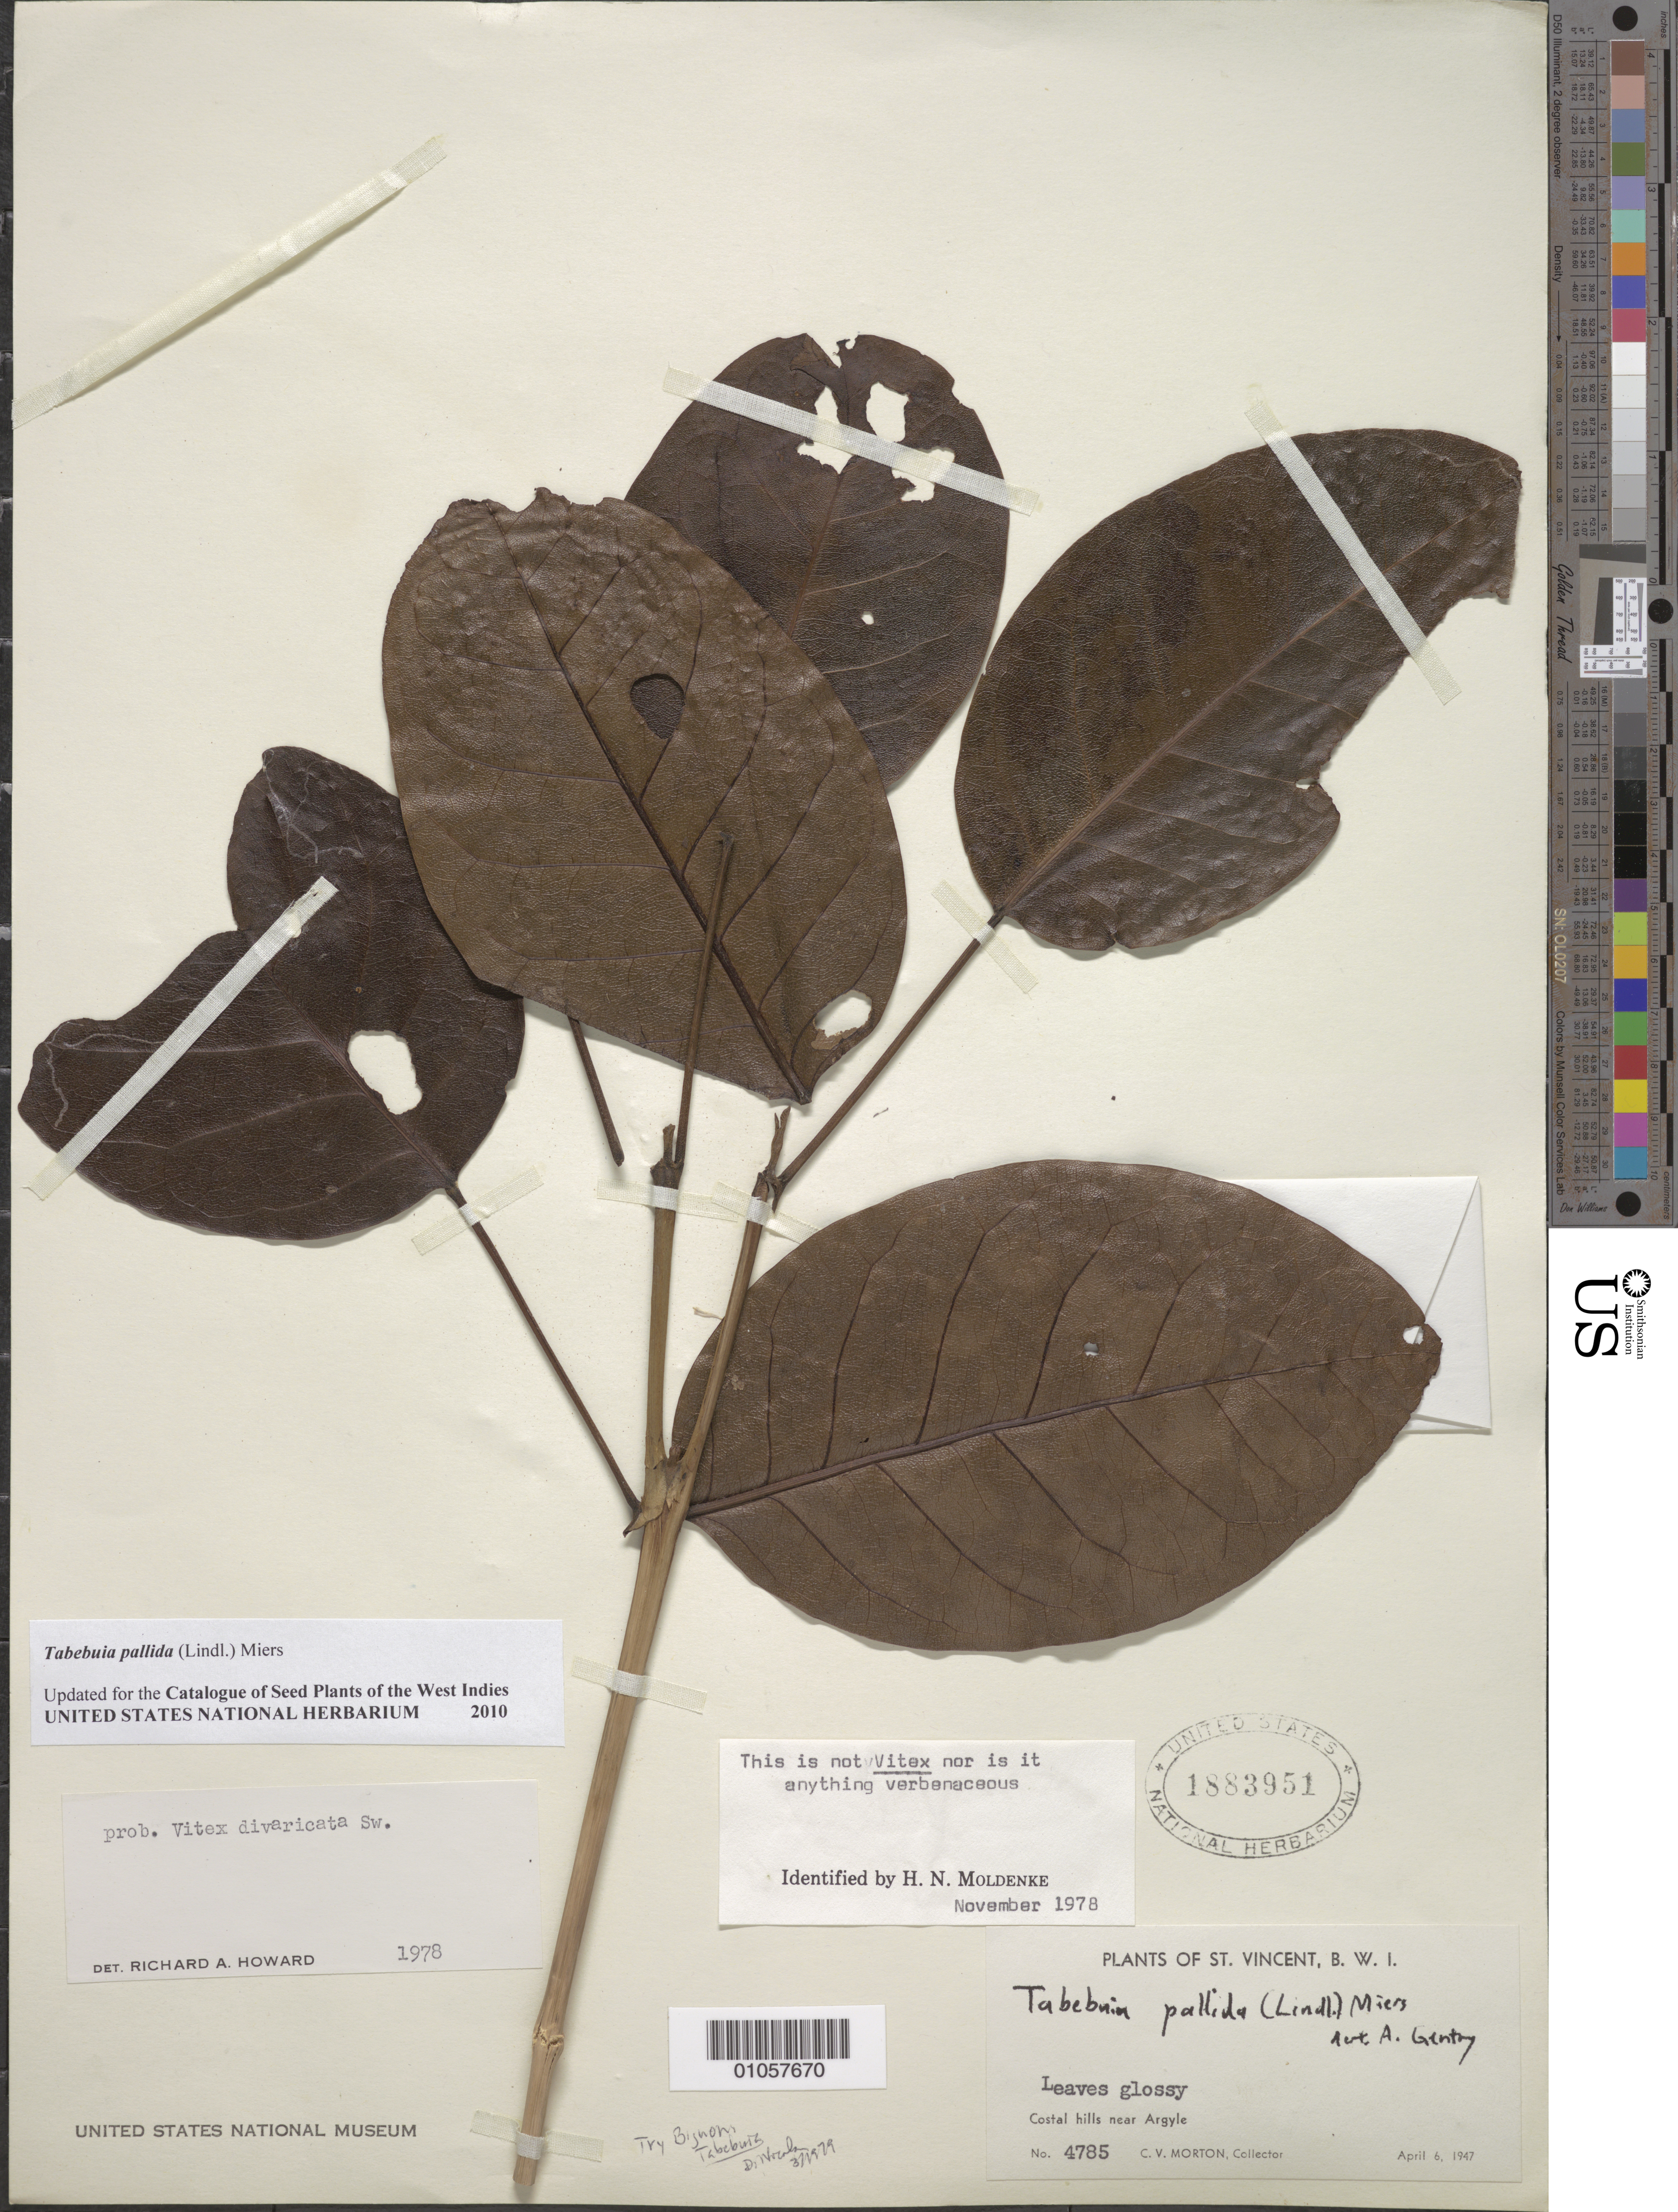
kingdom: Plantae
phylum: Tracheophyta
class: Magnoliopsida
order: Lamiales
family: Bignoniaceae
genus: Tabebuia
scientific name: Tabebuia pallida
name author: (Lindl.) Miers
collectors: C. V. Morton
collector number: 4785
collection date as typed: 06 Apr 1947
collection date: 1947-04-06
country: St. Vincent - Grenadines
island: St. Vincent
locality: Argyle, at coastal hills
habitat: Coastal hills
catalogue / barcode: US 1883951